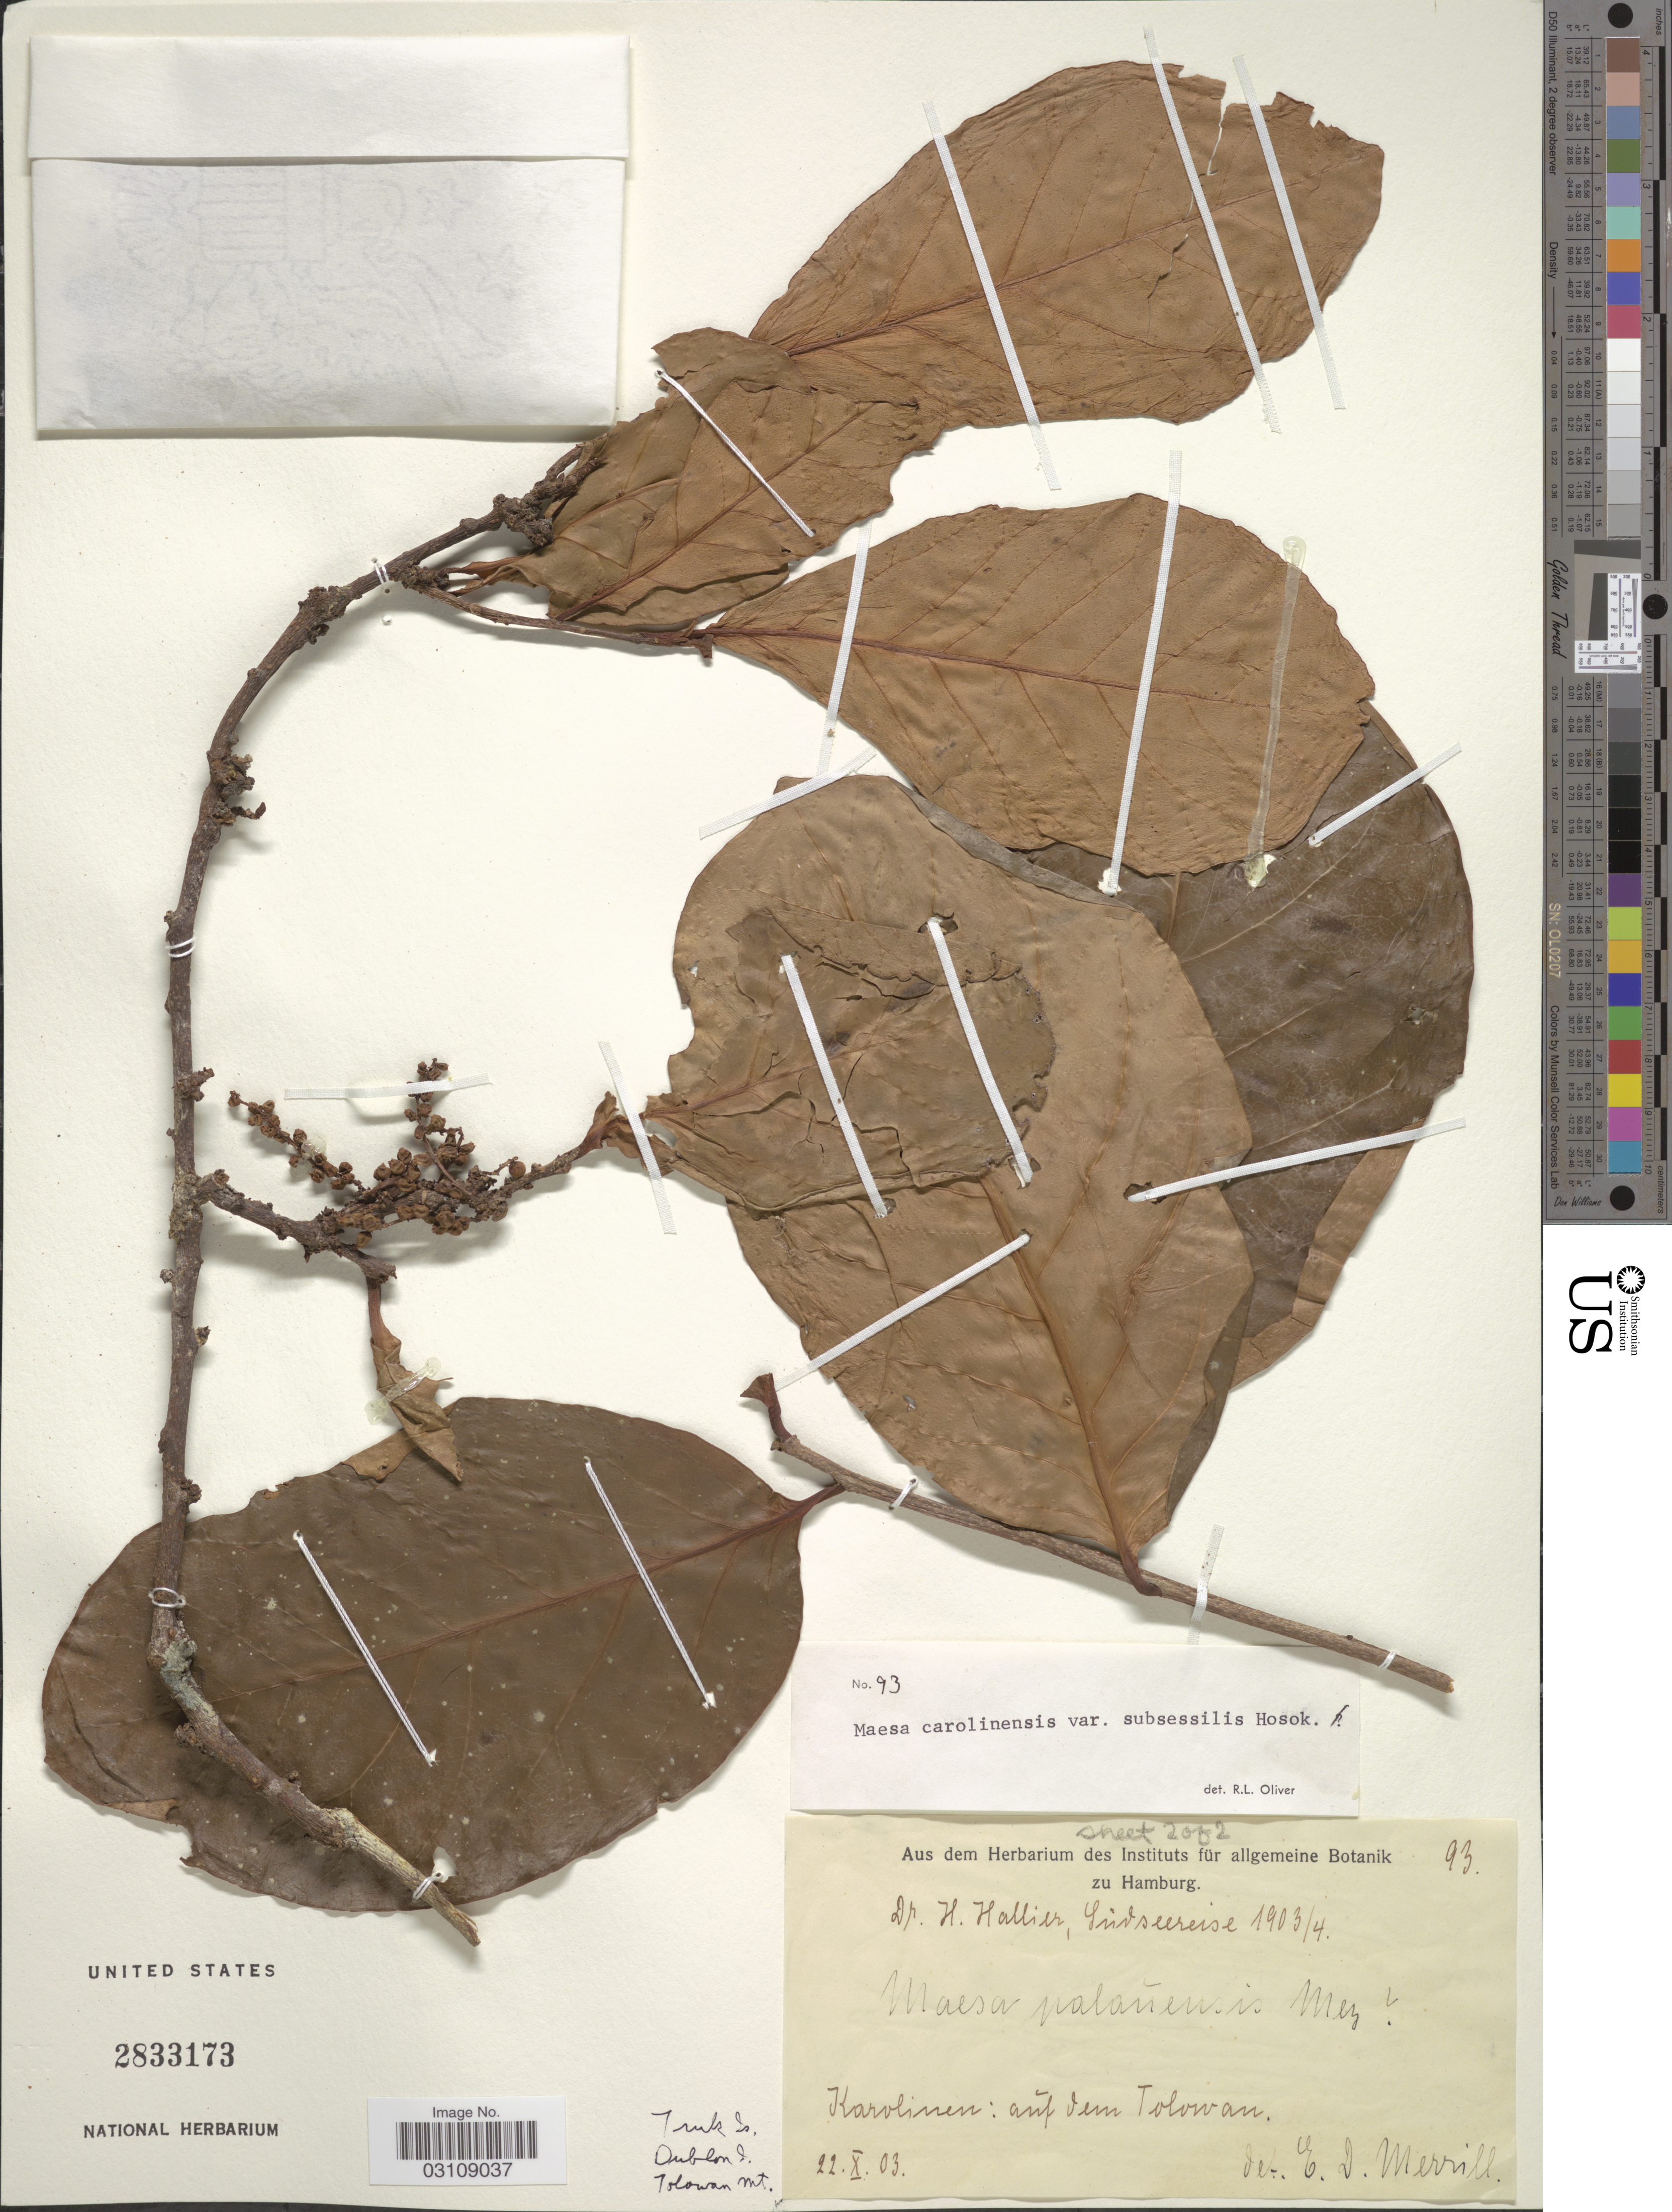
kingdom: Plantae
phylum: Tracheophyta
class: Magnoliopsida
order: Ericales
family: Primulaceae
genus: Maesa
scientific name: Maesa carolinensis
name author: Mez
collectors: H. G. Hallier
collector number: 93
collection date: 1903-10-22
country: Micronesia, Federated States of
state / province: Truk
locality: Karolinen: auf dem Tolowan, Truk Is., Dublon Is [interpreted]. Tolowan Mt.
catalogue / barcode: US 2833173